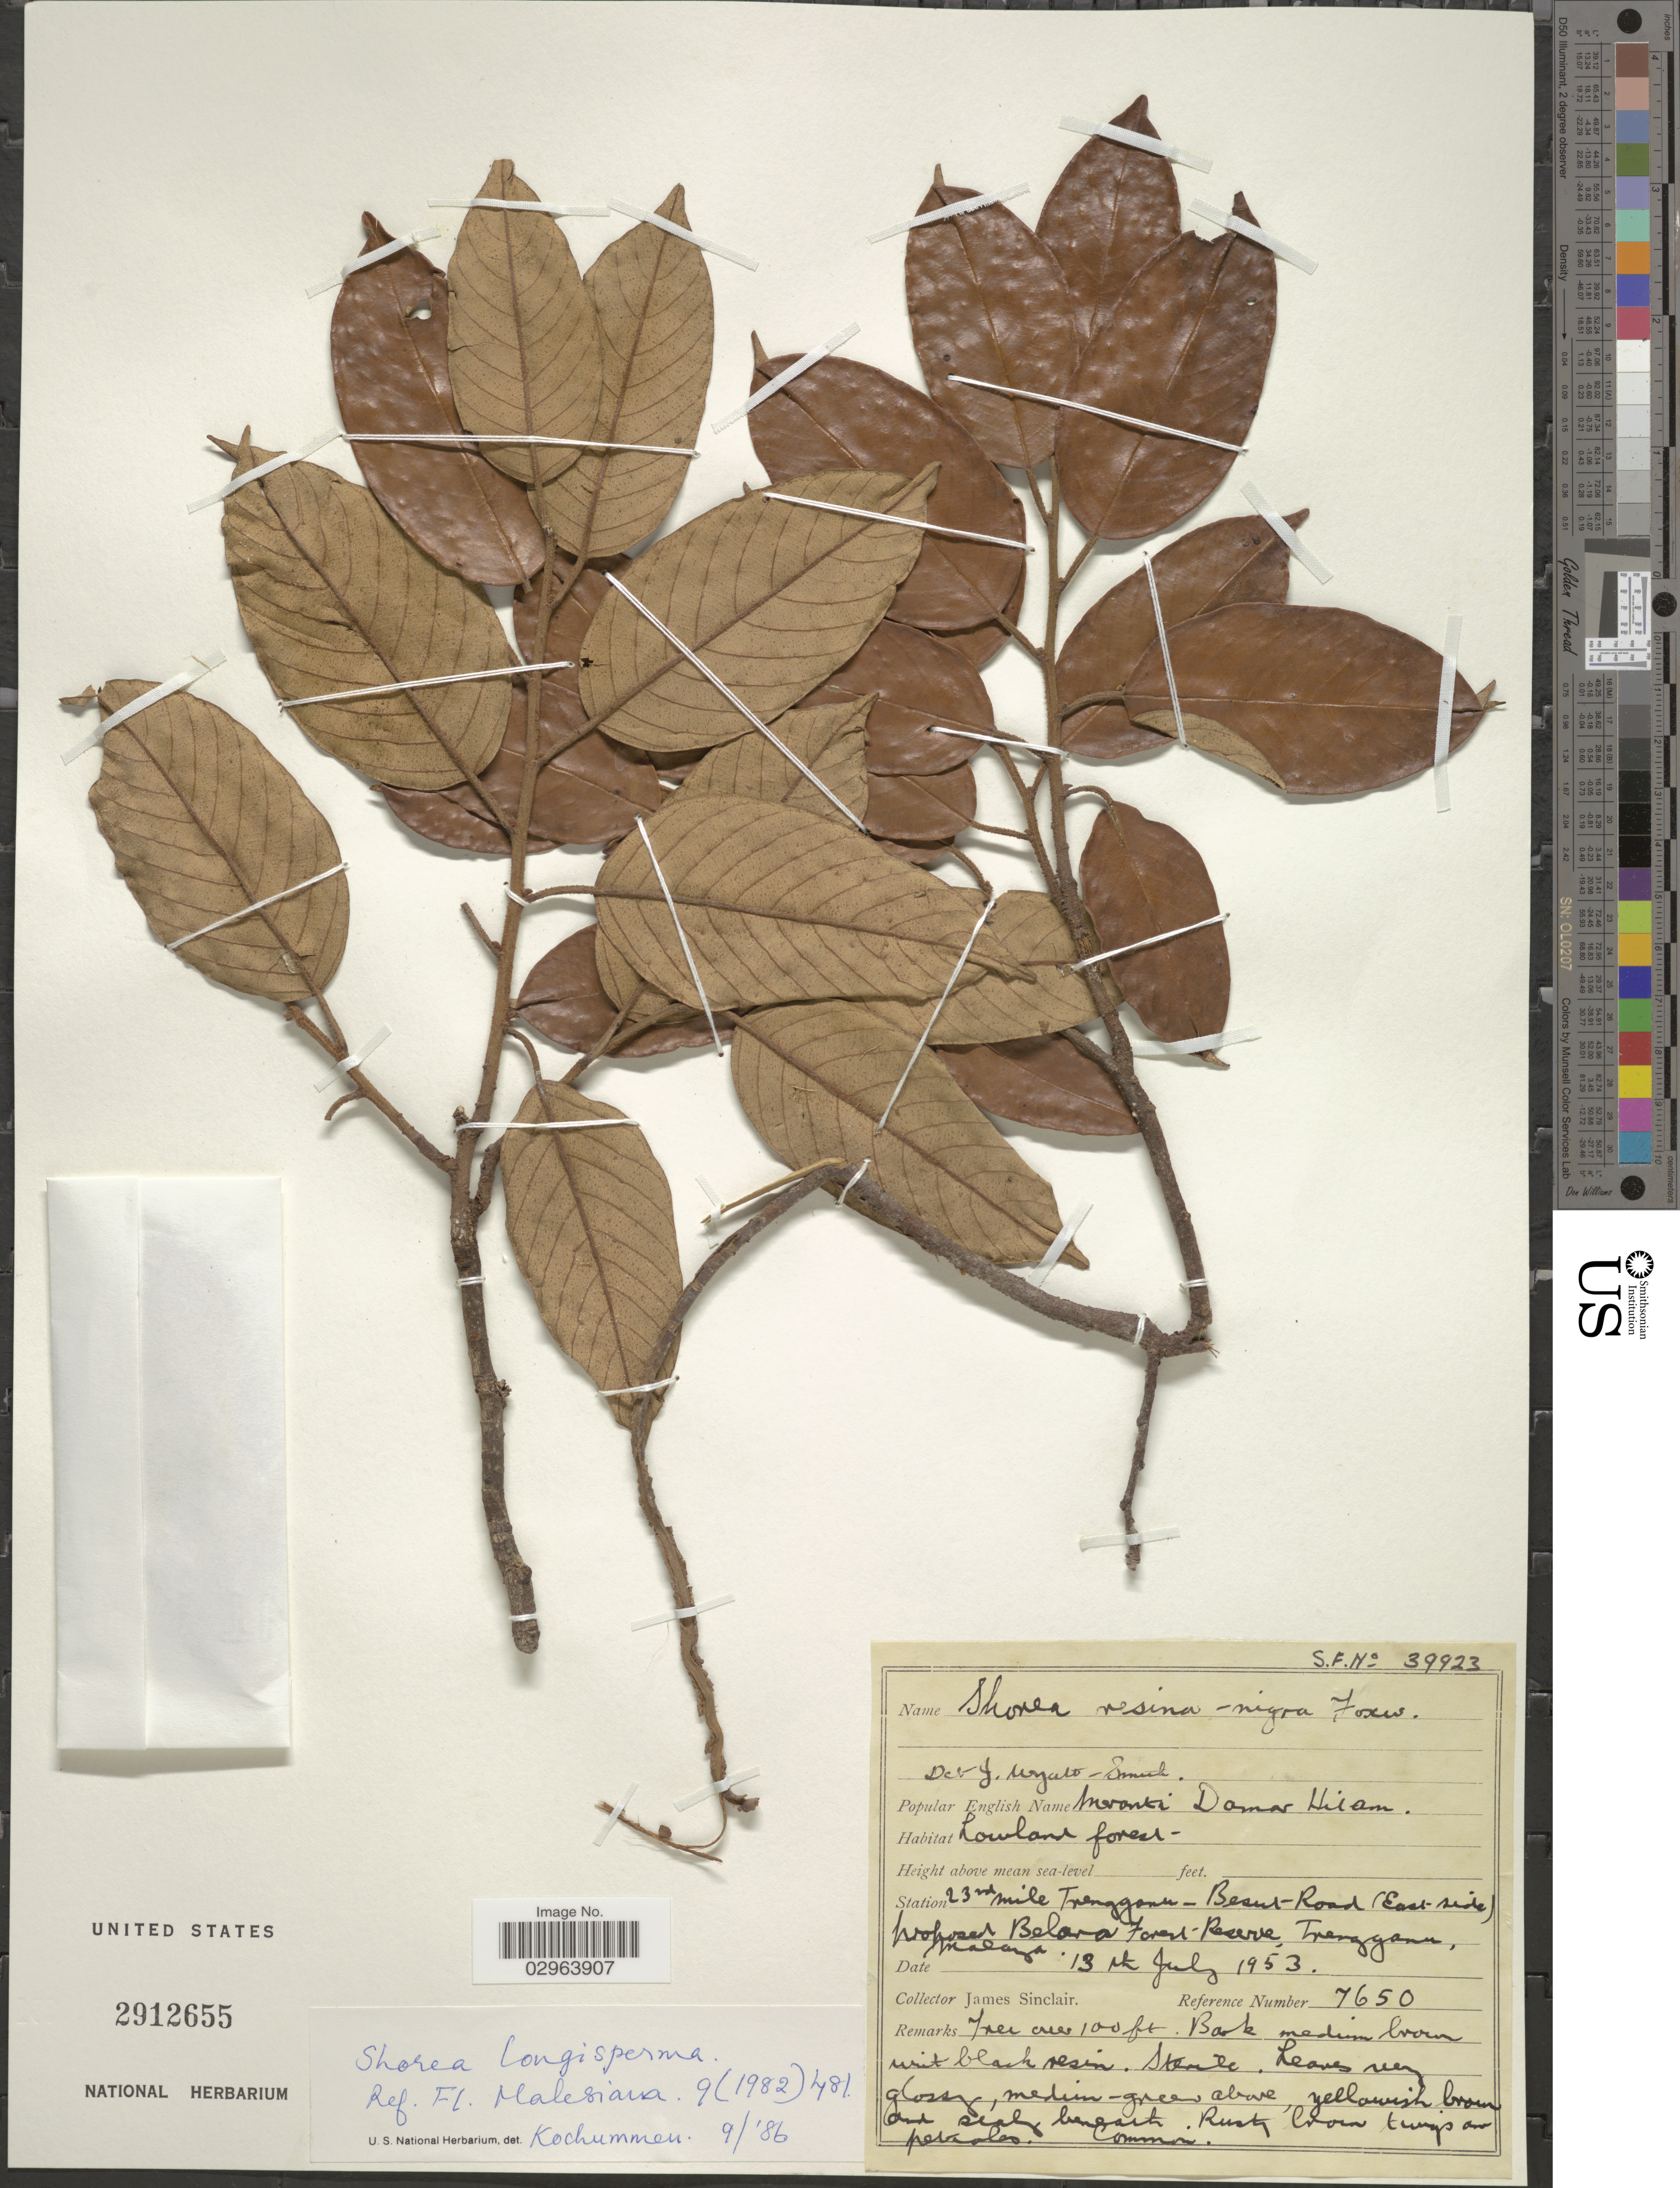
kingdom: Plantae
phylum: Tracheophyta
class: Magnoliopsida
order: Malvales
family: Dipterocarpaceae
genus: Richetia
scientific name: Richetia longisperma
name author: (Roxb.) P.S. Ashton & J. Heck.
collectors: J. Sinclair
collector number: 7650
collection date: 1953-07-13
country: Malaysia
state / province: Terengganu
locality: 23rd mile Trennganu - Besut-Road (East-side) proposed Belara Forest-Reserve, Trengganu, Malaya.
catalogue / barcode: US 2912655